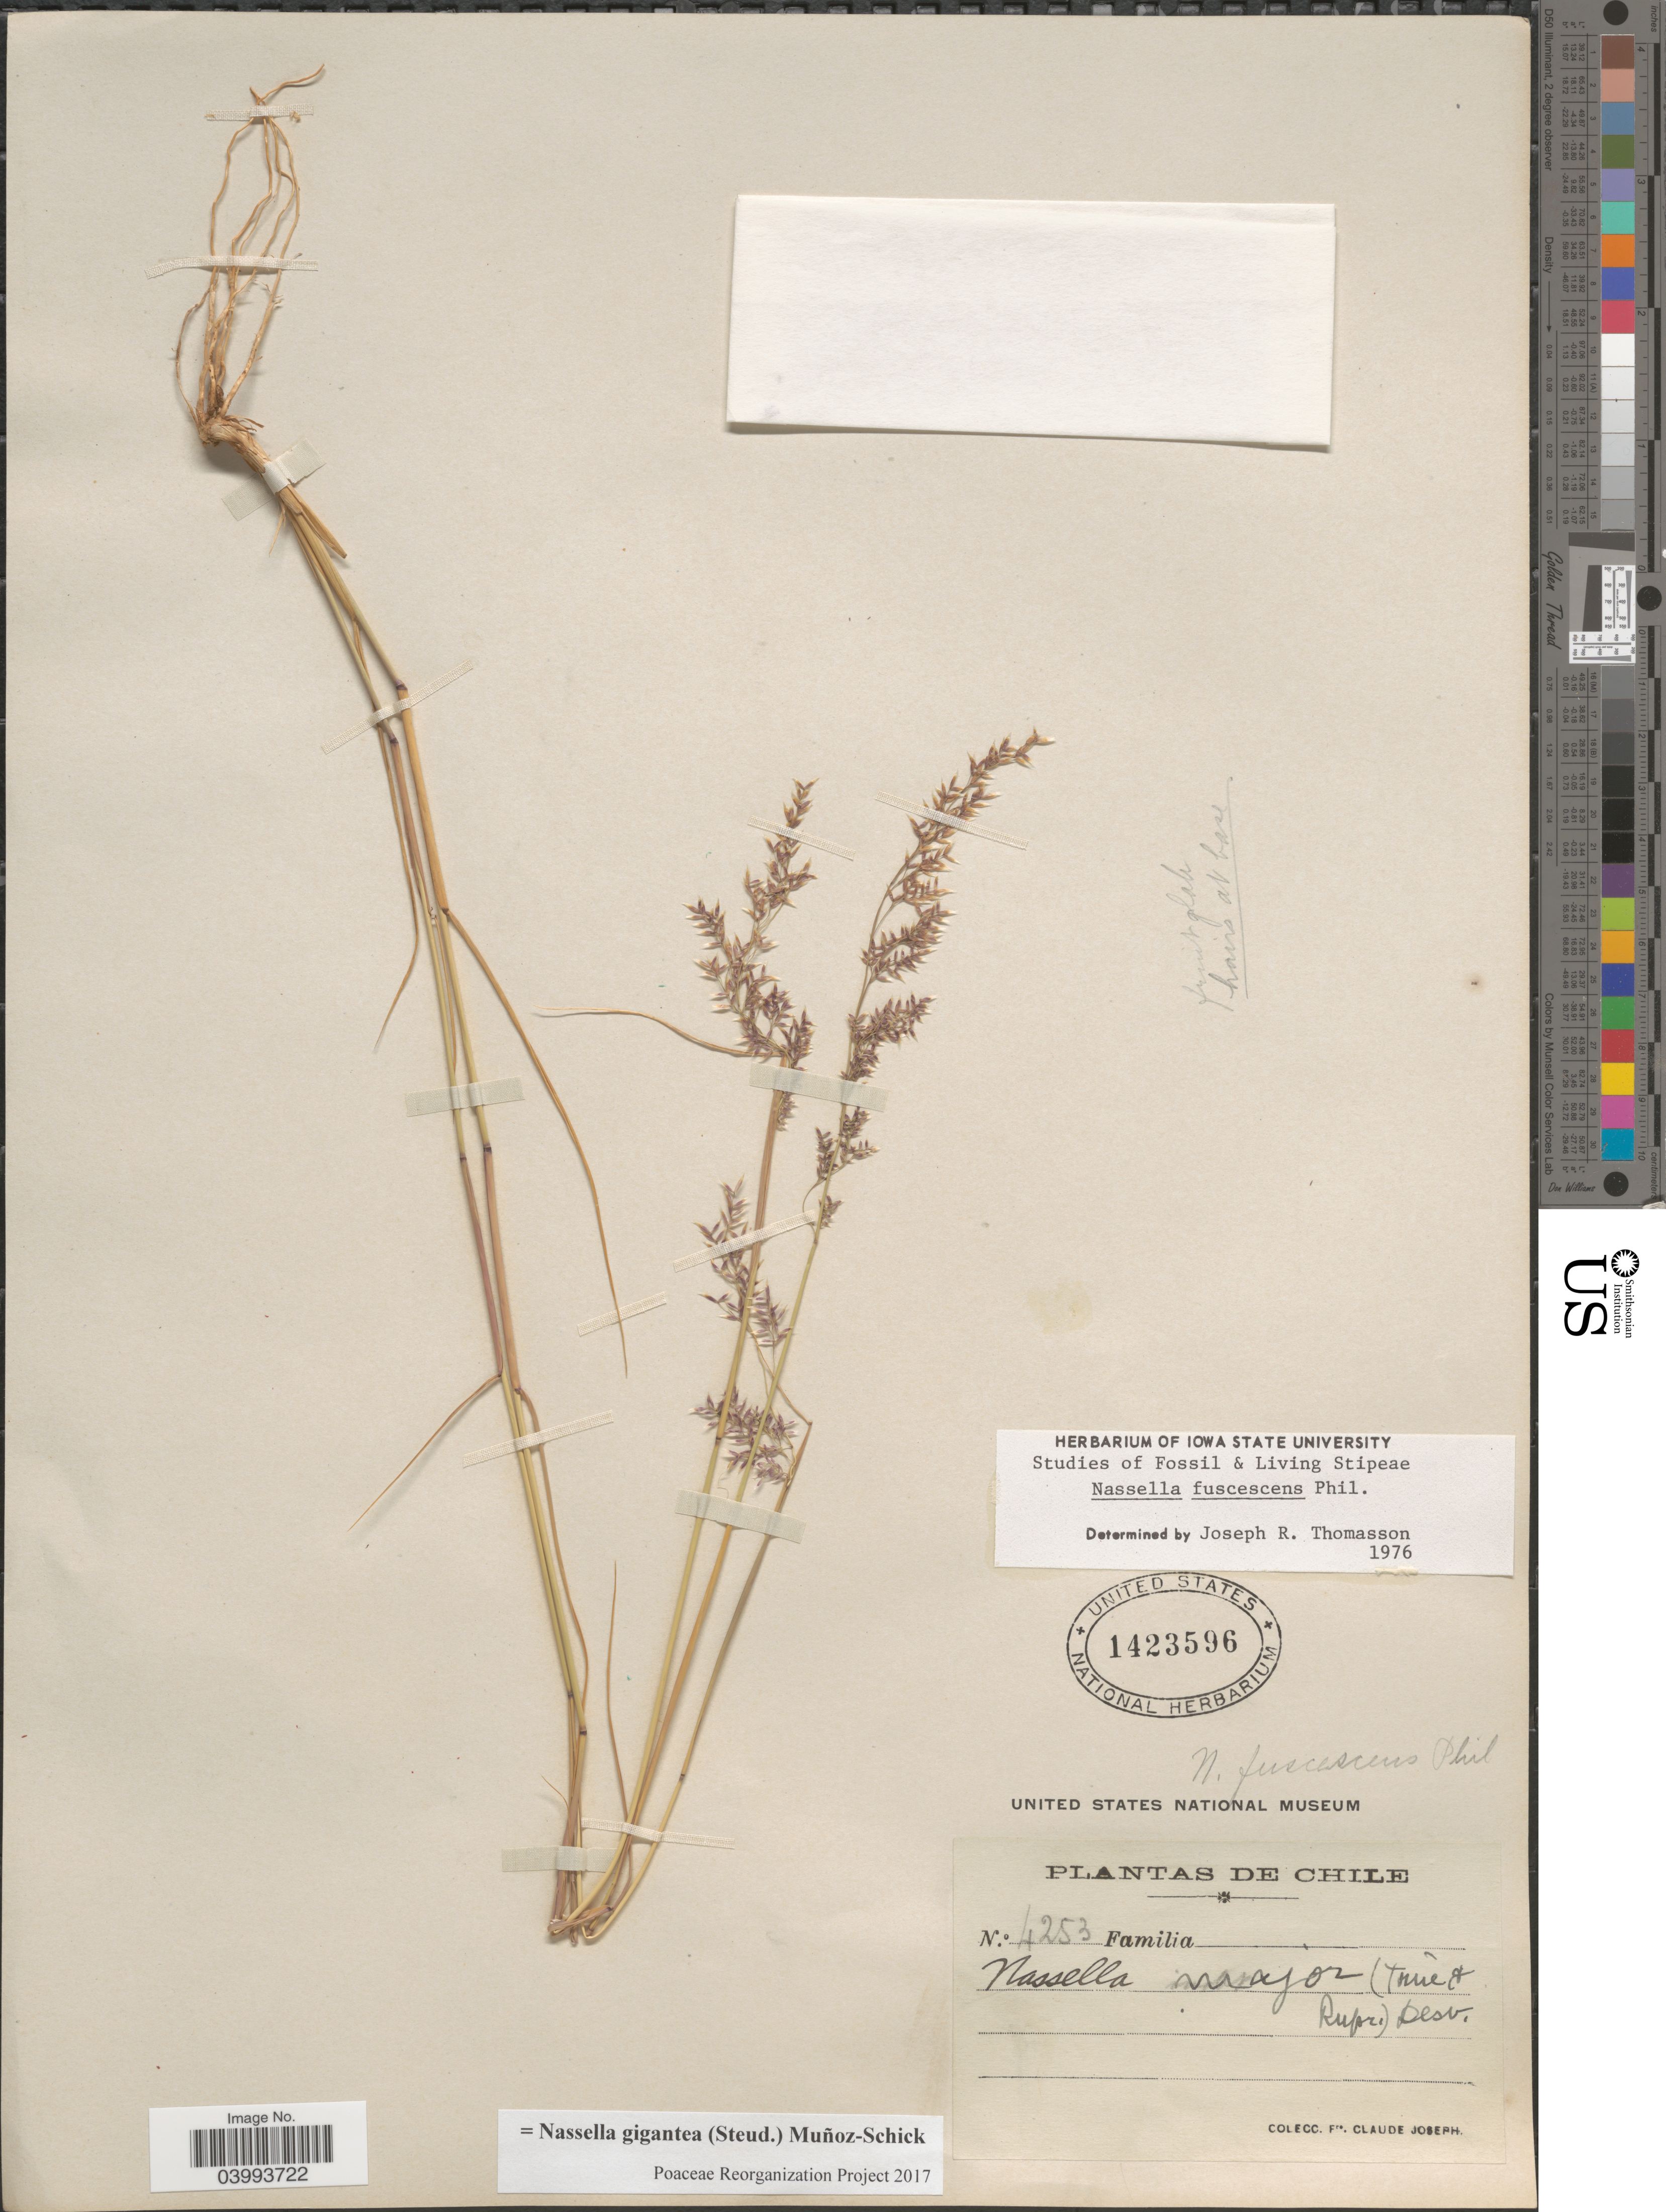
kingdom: Plantae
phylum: Tracheophyta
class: Liliopsida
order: Poales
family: Poaceae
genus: Nassella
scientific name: Nassella gigantea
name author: (Steud.) Muñoz-Schick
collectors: Bro. Claude-Joseph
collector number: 4253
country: Chile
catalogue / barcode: US 1423596